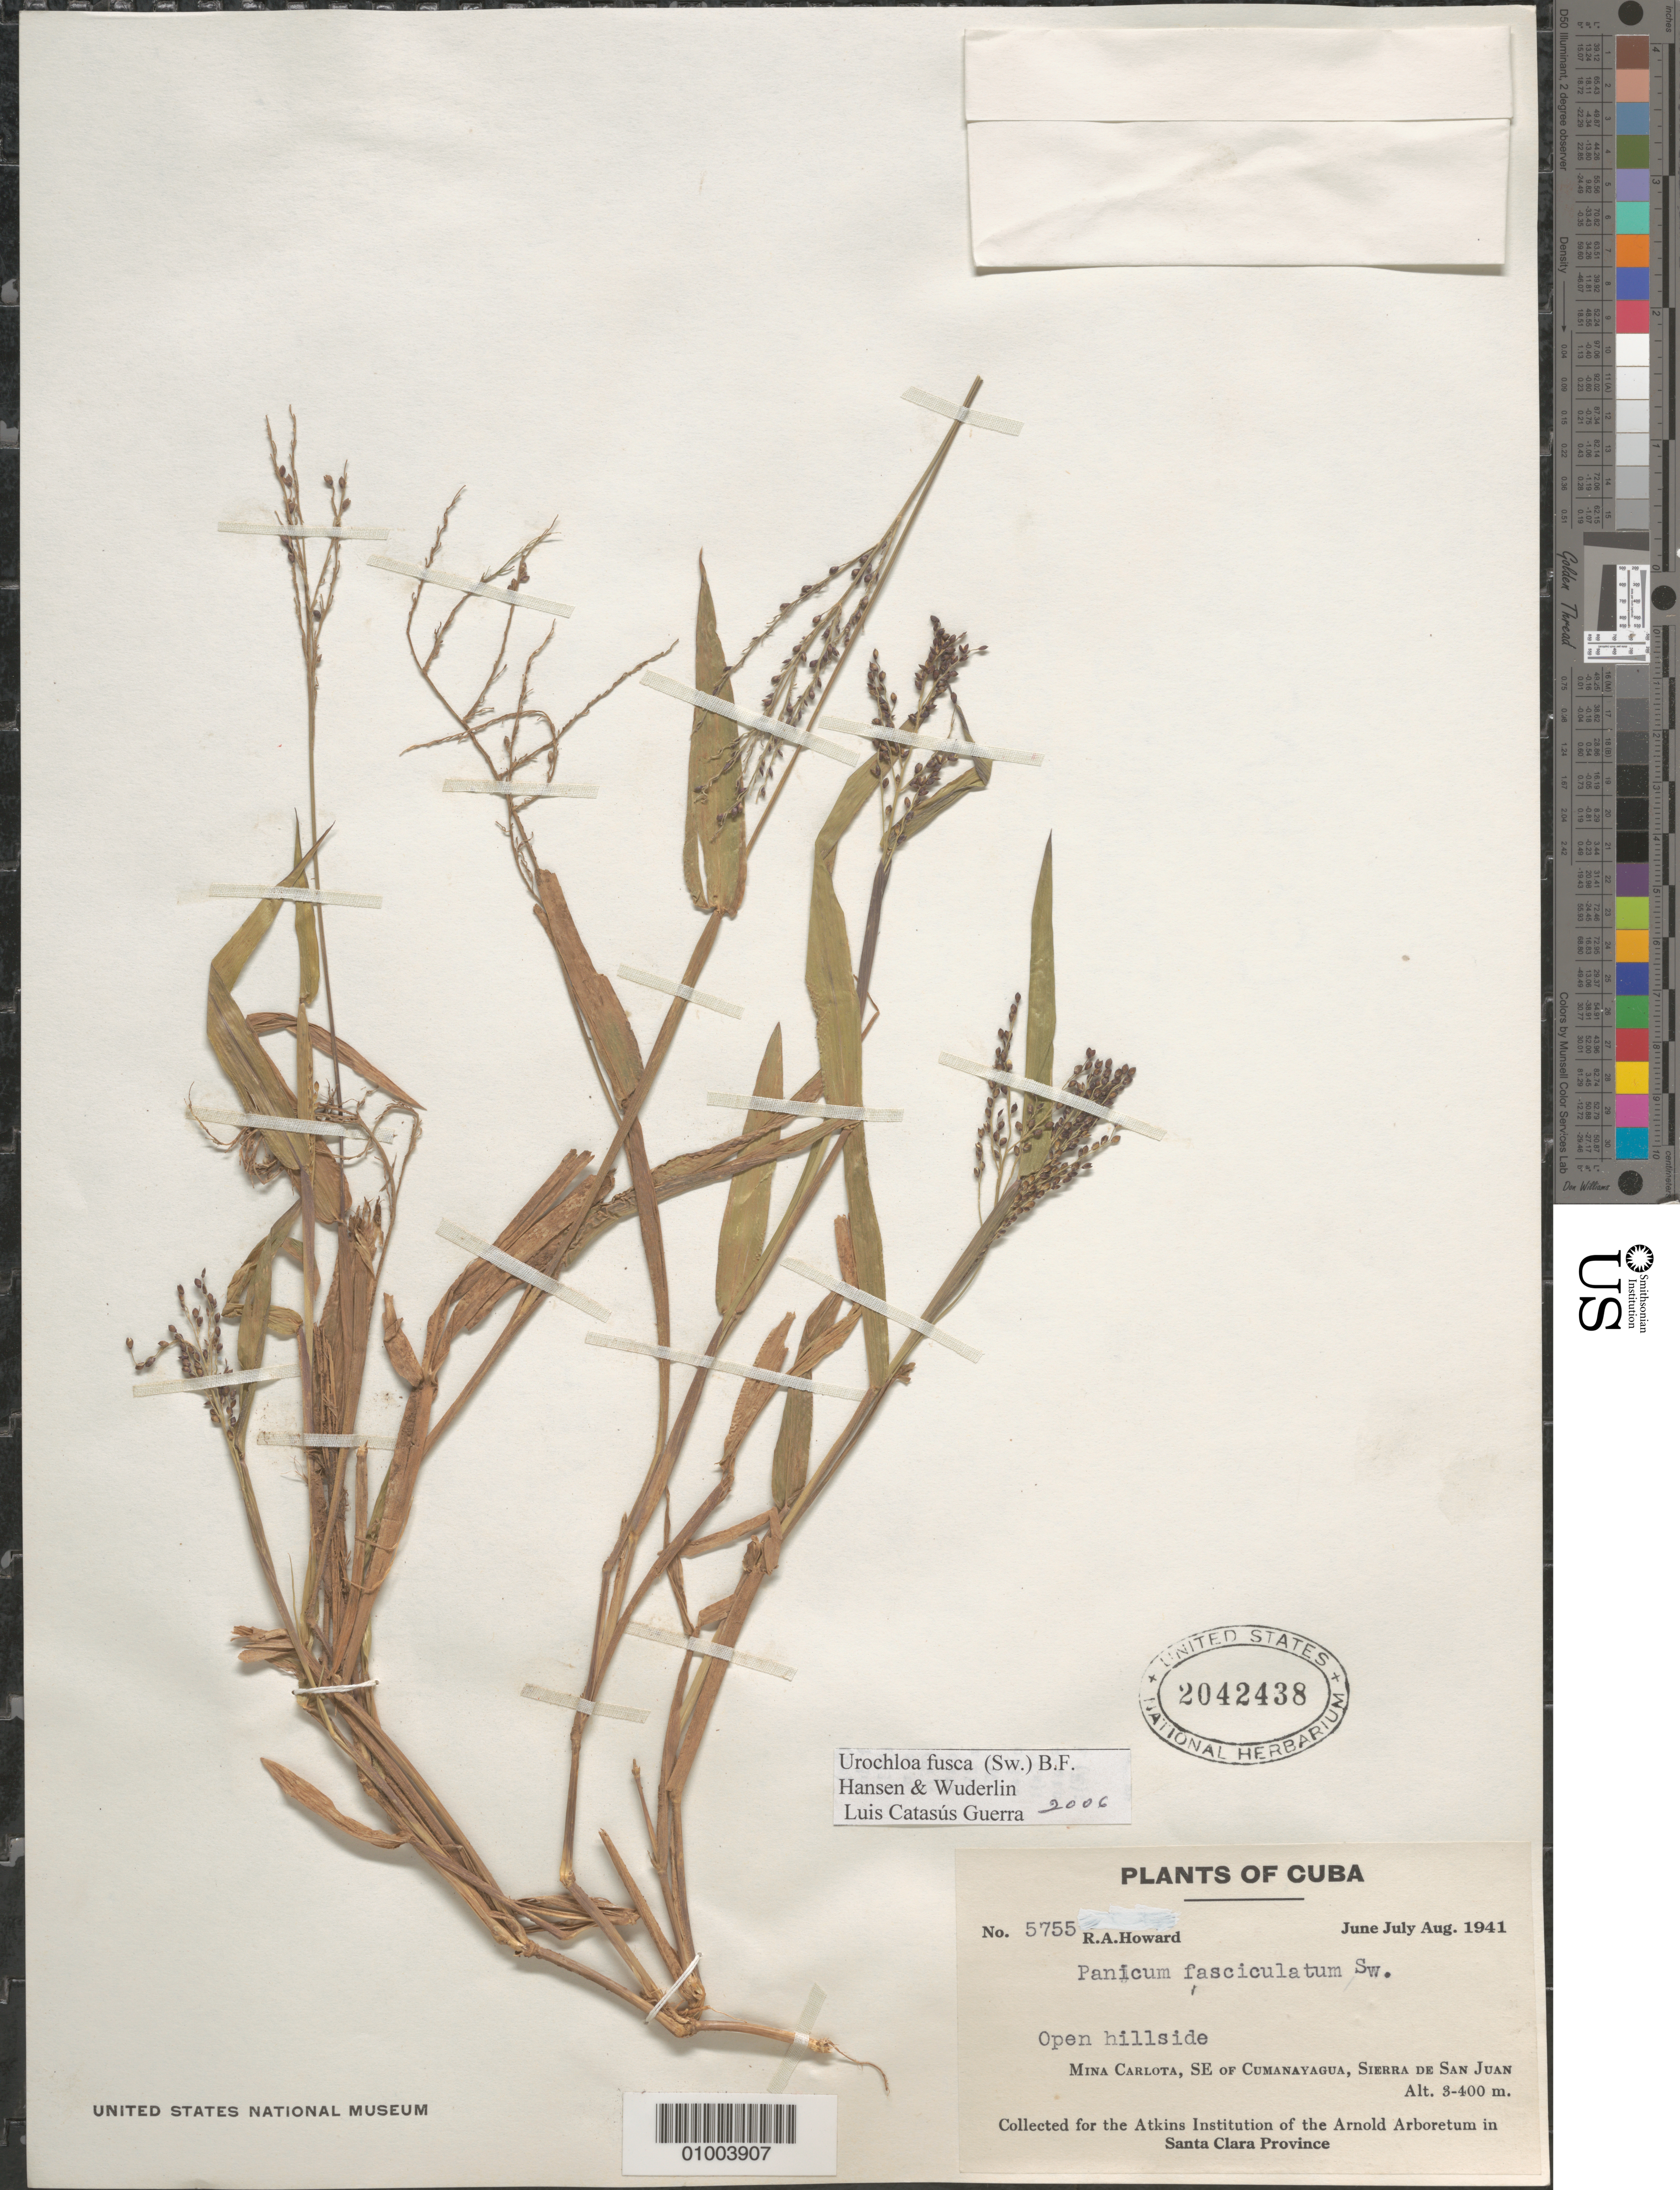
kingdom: Plantae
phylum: Tracheophyta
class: Liliopsida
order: Poales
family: Poaceae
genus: Urochloa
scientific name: Urochloa fusca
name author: (Sw.) B.F. Hansen & Wunderlin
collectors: R. A. Howard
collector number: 5755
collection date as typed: Jun 1941 to -- Aug 1941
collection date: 1941-06/1941-08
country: Cuba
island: Cuba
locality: Mina Carlota, SE of Cumanayagua, Sierra de San Juan Open Hillside Santa Clara Province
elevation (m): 300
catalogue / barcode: US 2042438